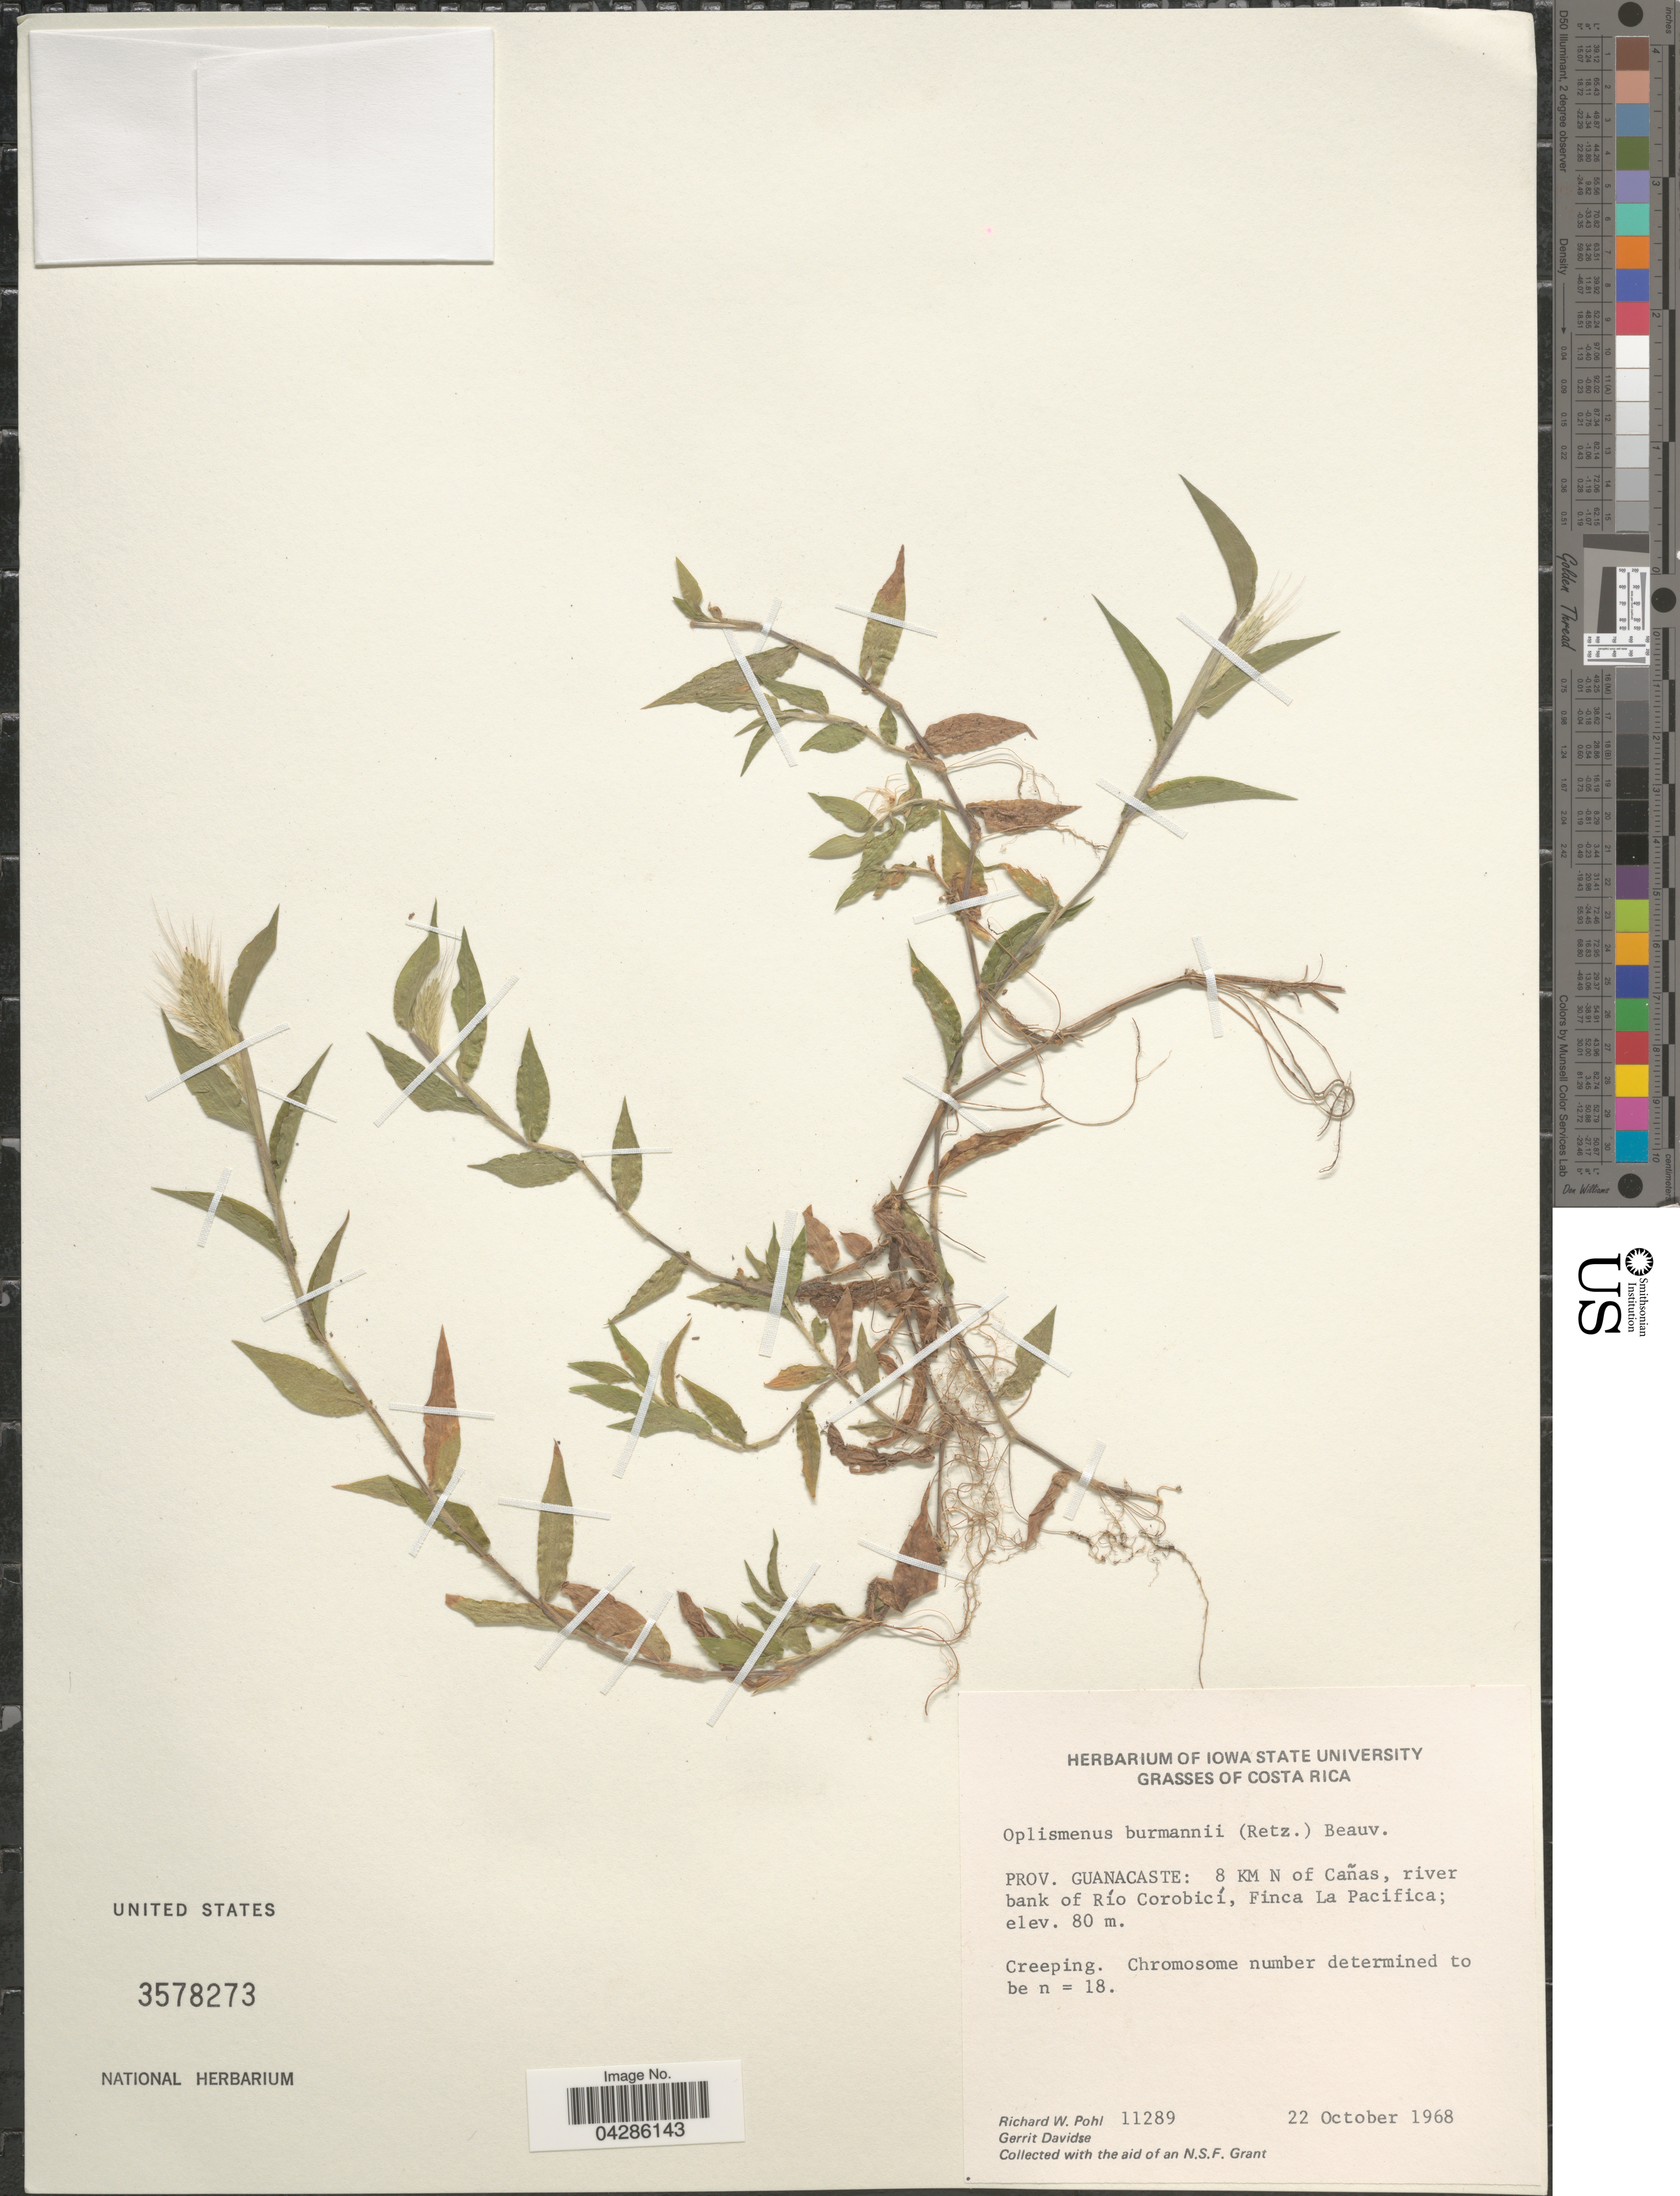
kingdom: Plantae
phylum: Tracheophyta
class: Liliopsida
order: Poales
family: Poaceae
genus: Oplismenus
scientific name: Oplismenus burmannii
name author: (Retz.) P. Beauv.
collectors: R. W. Pohl & G. Davidse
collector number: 11289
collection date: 1968-10-22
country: Costa Rica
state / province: Guanacaste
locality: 8 KM N of Cañas, river bank of Río Corobicí, Finca La Pacifica.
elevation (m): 80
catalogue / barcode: US 3578273